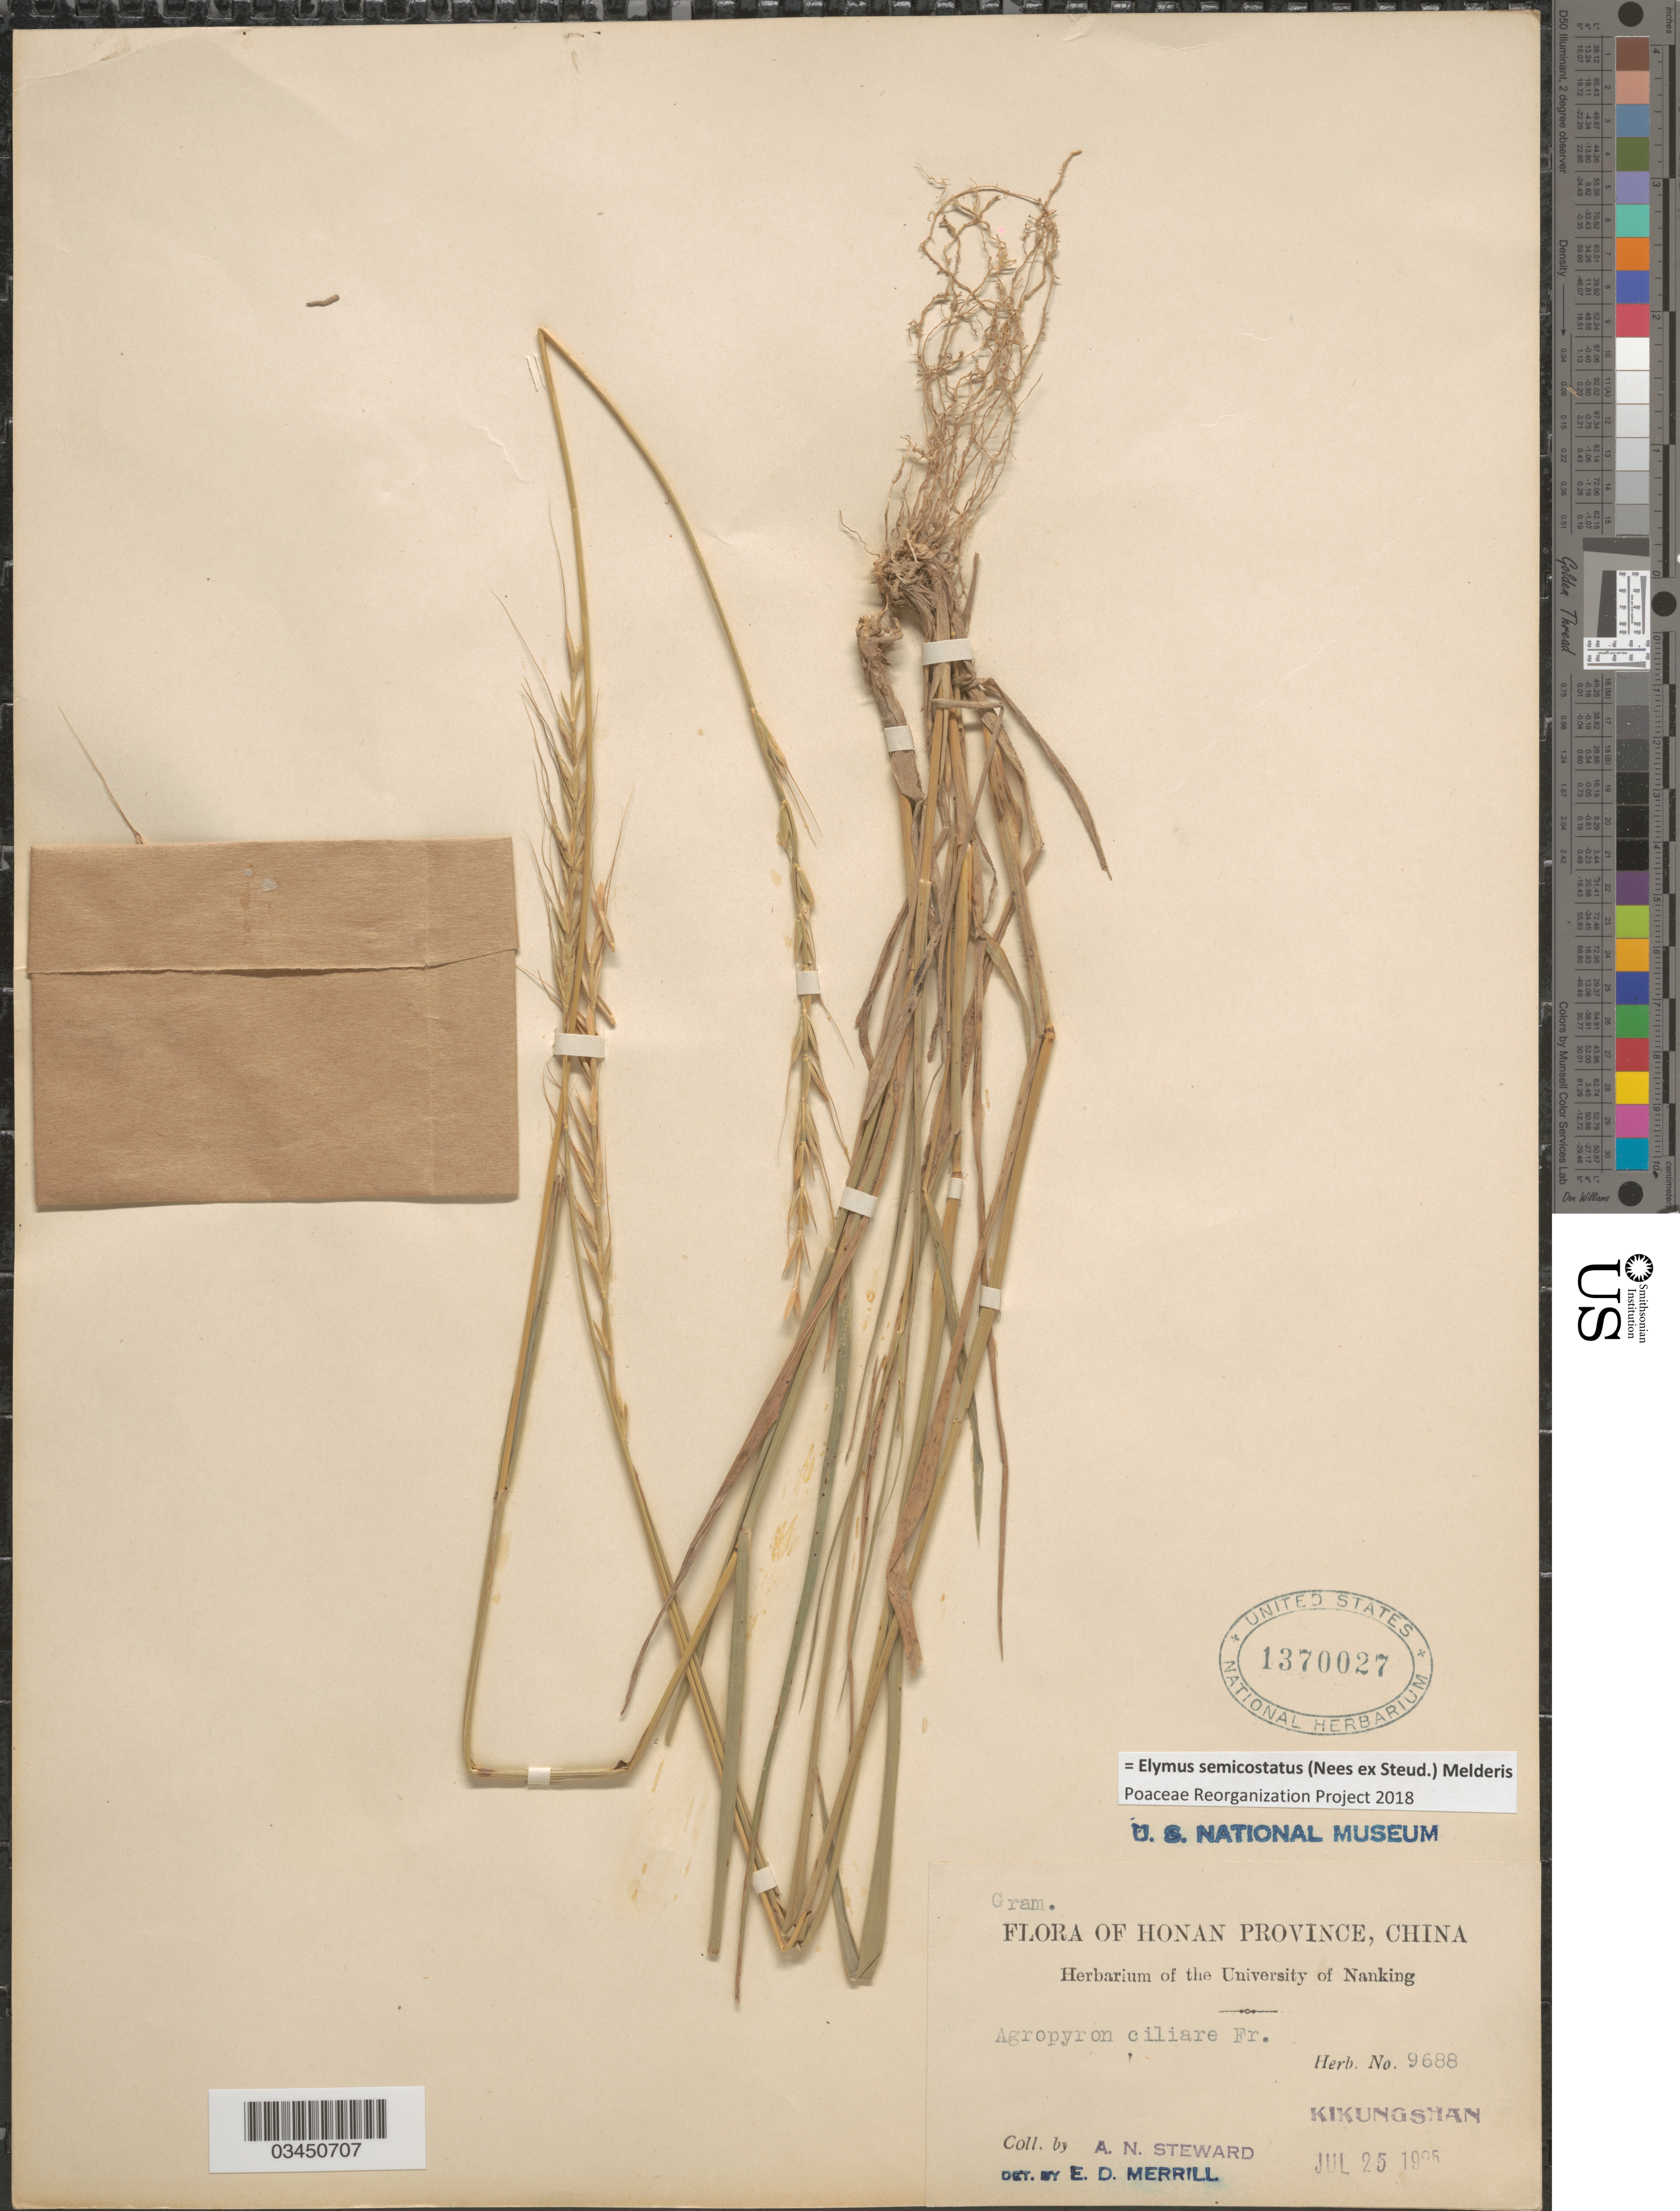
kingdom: Plantae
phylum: Tracheophyta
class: Liliopsida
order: Poales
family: Poaceae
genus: Elymus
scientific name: Elymus semicostatus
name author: (Nees ex Steud.) Melderis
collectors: A. N. Steward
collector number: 9688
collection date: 1995-07-25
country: China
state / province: Henan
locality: Honan Province. Kikungshan.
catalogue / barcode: US 1370027